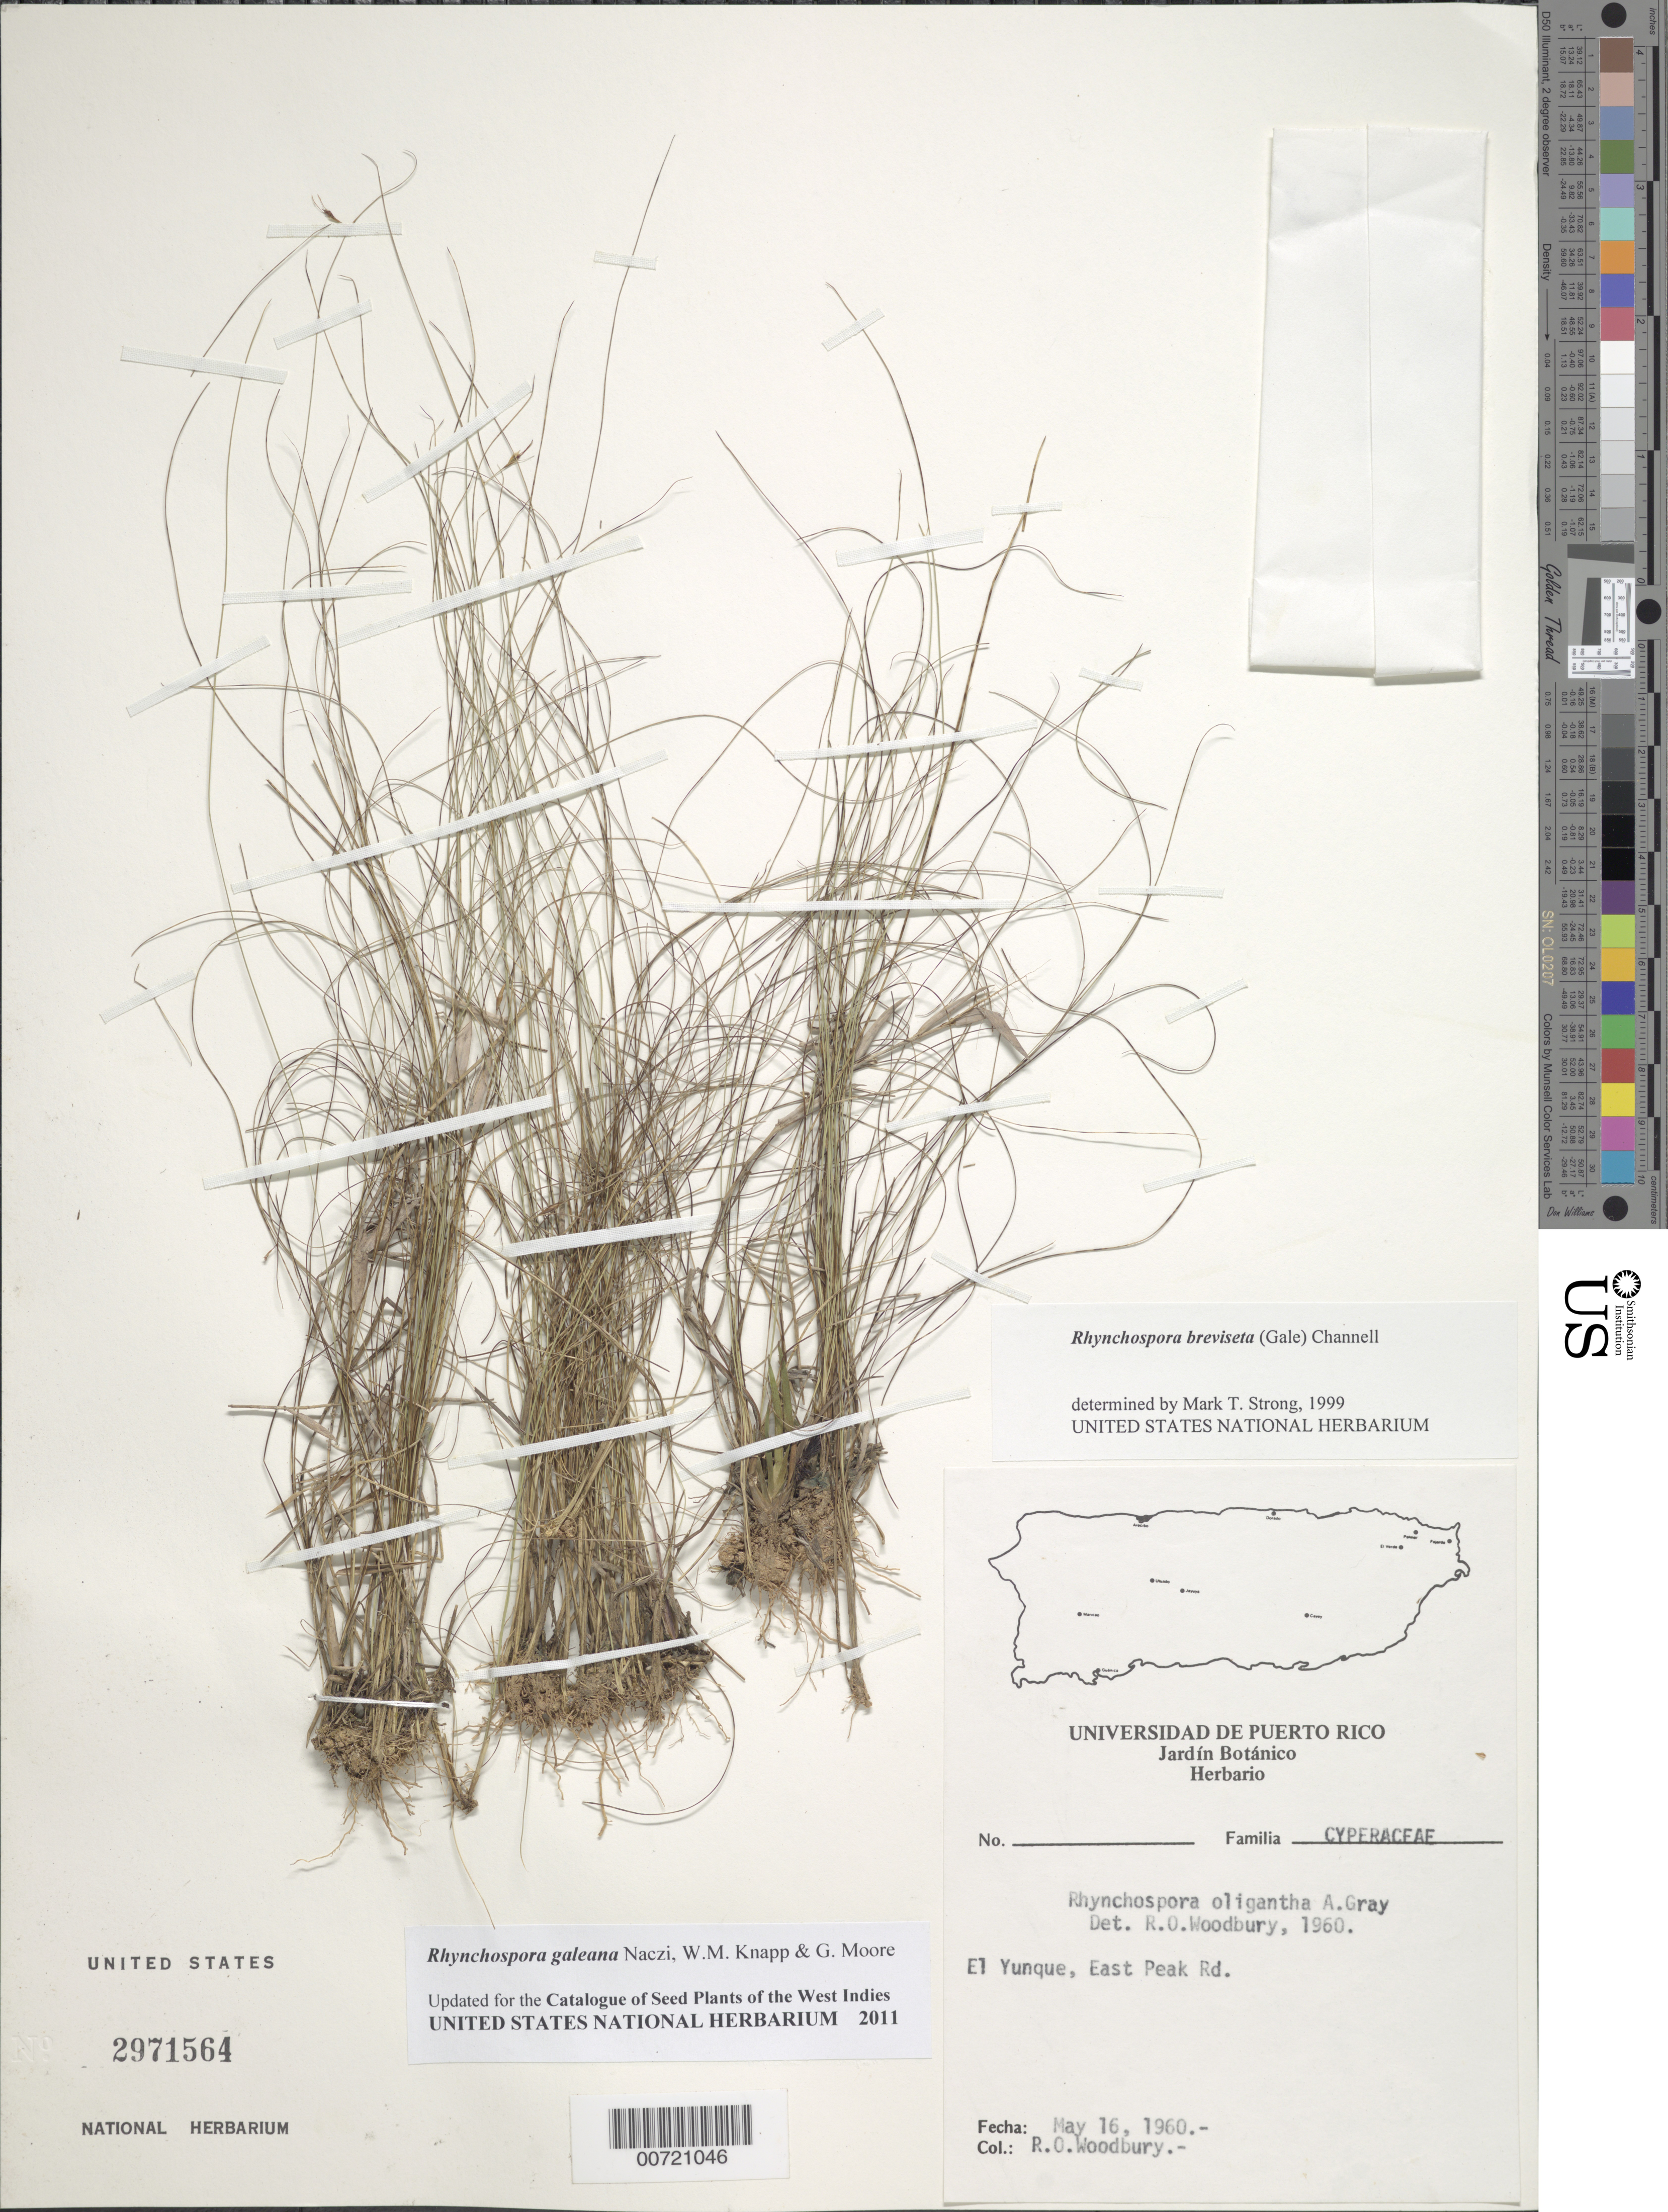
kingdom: Plantae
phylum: Tracheophyta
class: Liliopsida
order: Poales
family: Cyperaceae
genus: Rhynchospora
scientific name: Rhynchospora galeana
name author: Naczi et al.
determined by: Strong, M. T., (US), Smithsonian Institution - National Museum of Natural History (UNITED STATES)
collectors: R. O. Woodbury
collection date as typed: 16 May 1960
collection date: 1960-05-16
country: Puerto Rico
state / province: Río Grande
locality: El Yunque, East Peak Road.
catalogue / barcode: US 2971564